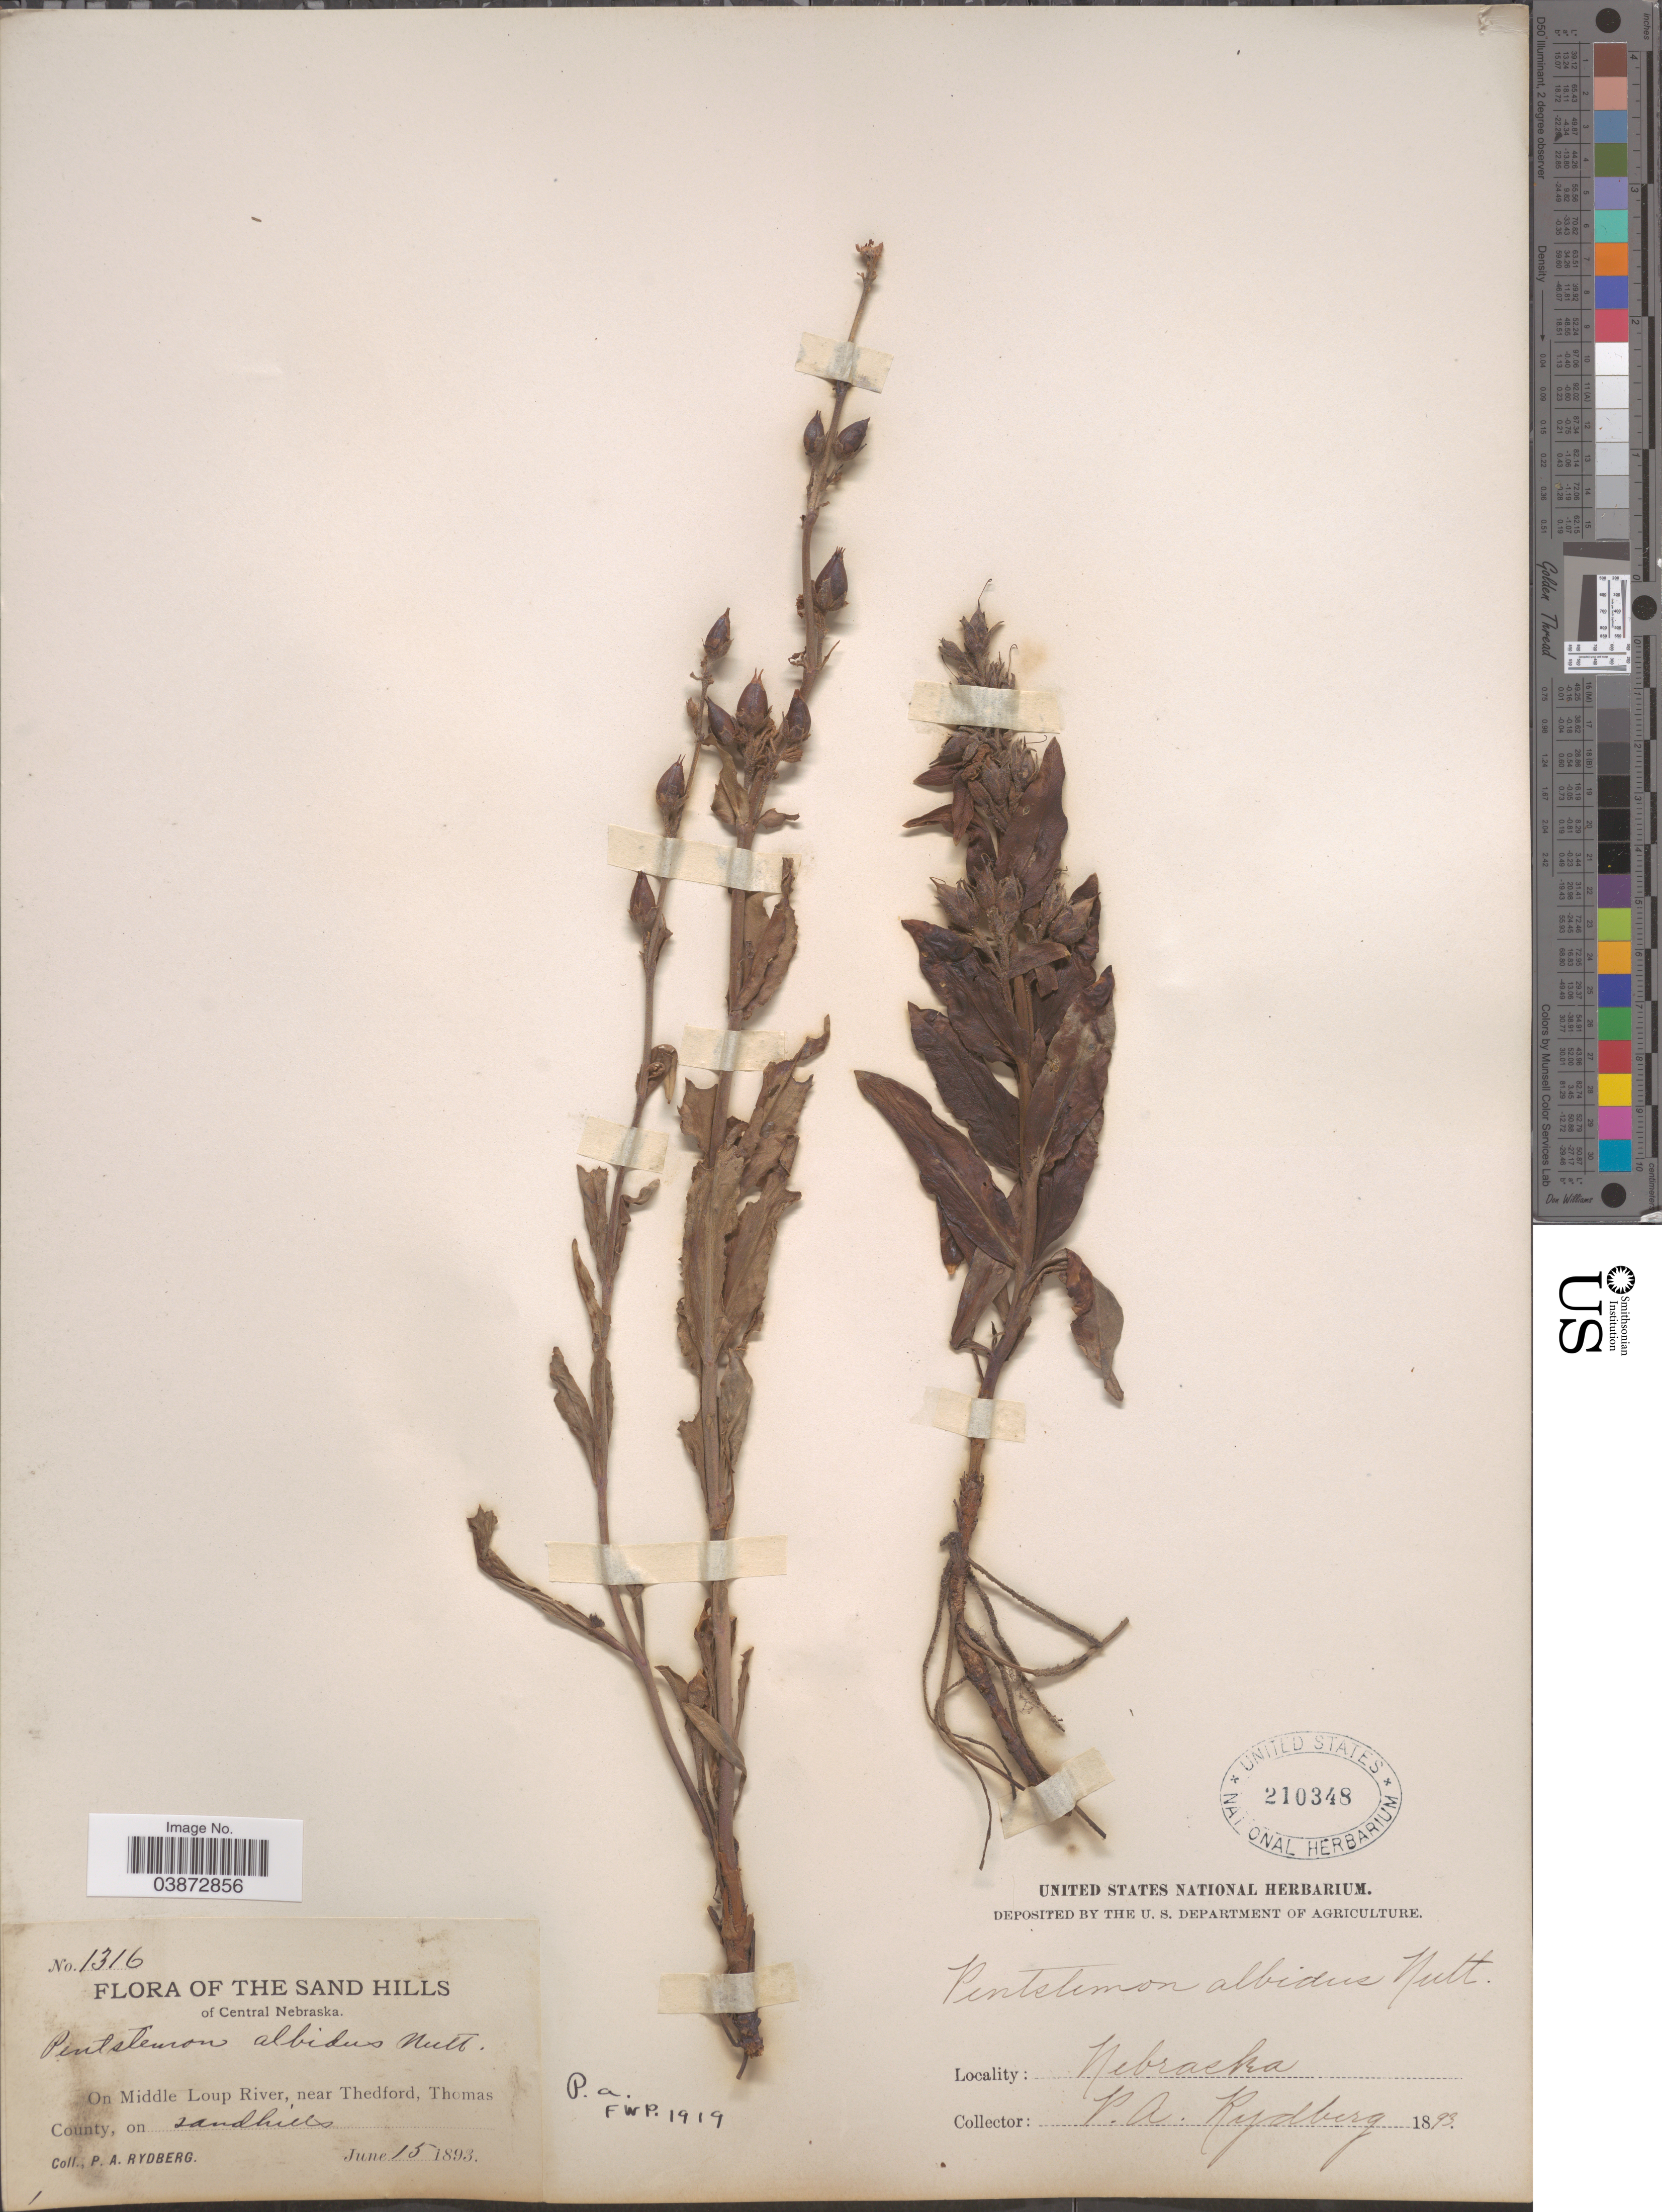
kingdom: Plantae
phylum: Tracheophyta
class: Magnoliopsida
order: Lamiales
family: Plantaginaceae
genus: Penstemon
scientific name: Penstemon albidus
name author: Nutt.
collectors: P. A. Rydberg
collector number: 1316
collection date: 1893-06-15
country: United States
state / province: Nebraska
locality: Sand Hills of Central Nebraska. On Middle Loup River, near Thedford, Thomas County.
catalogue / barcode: US 210348